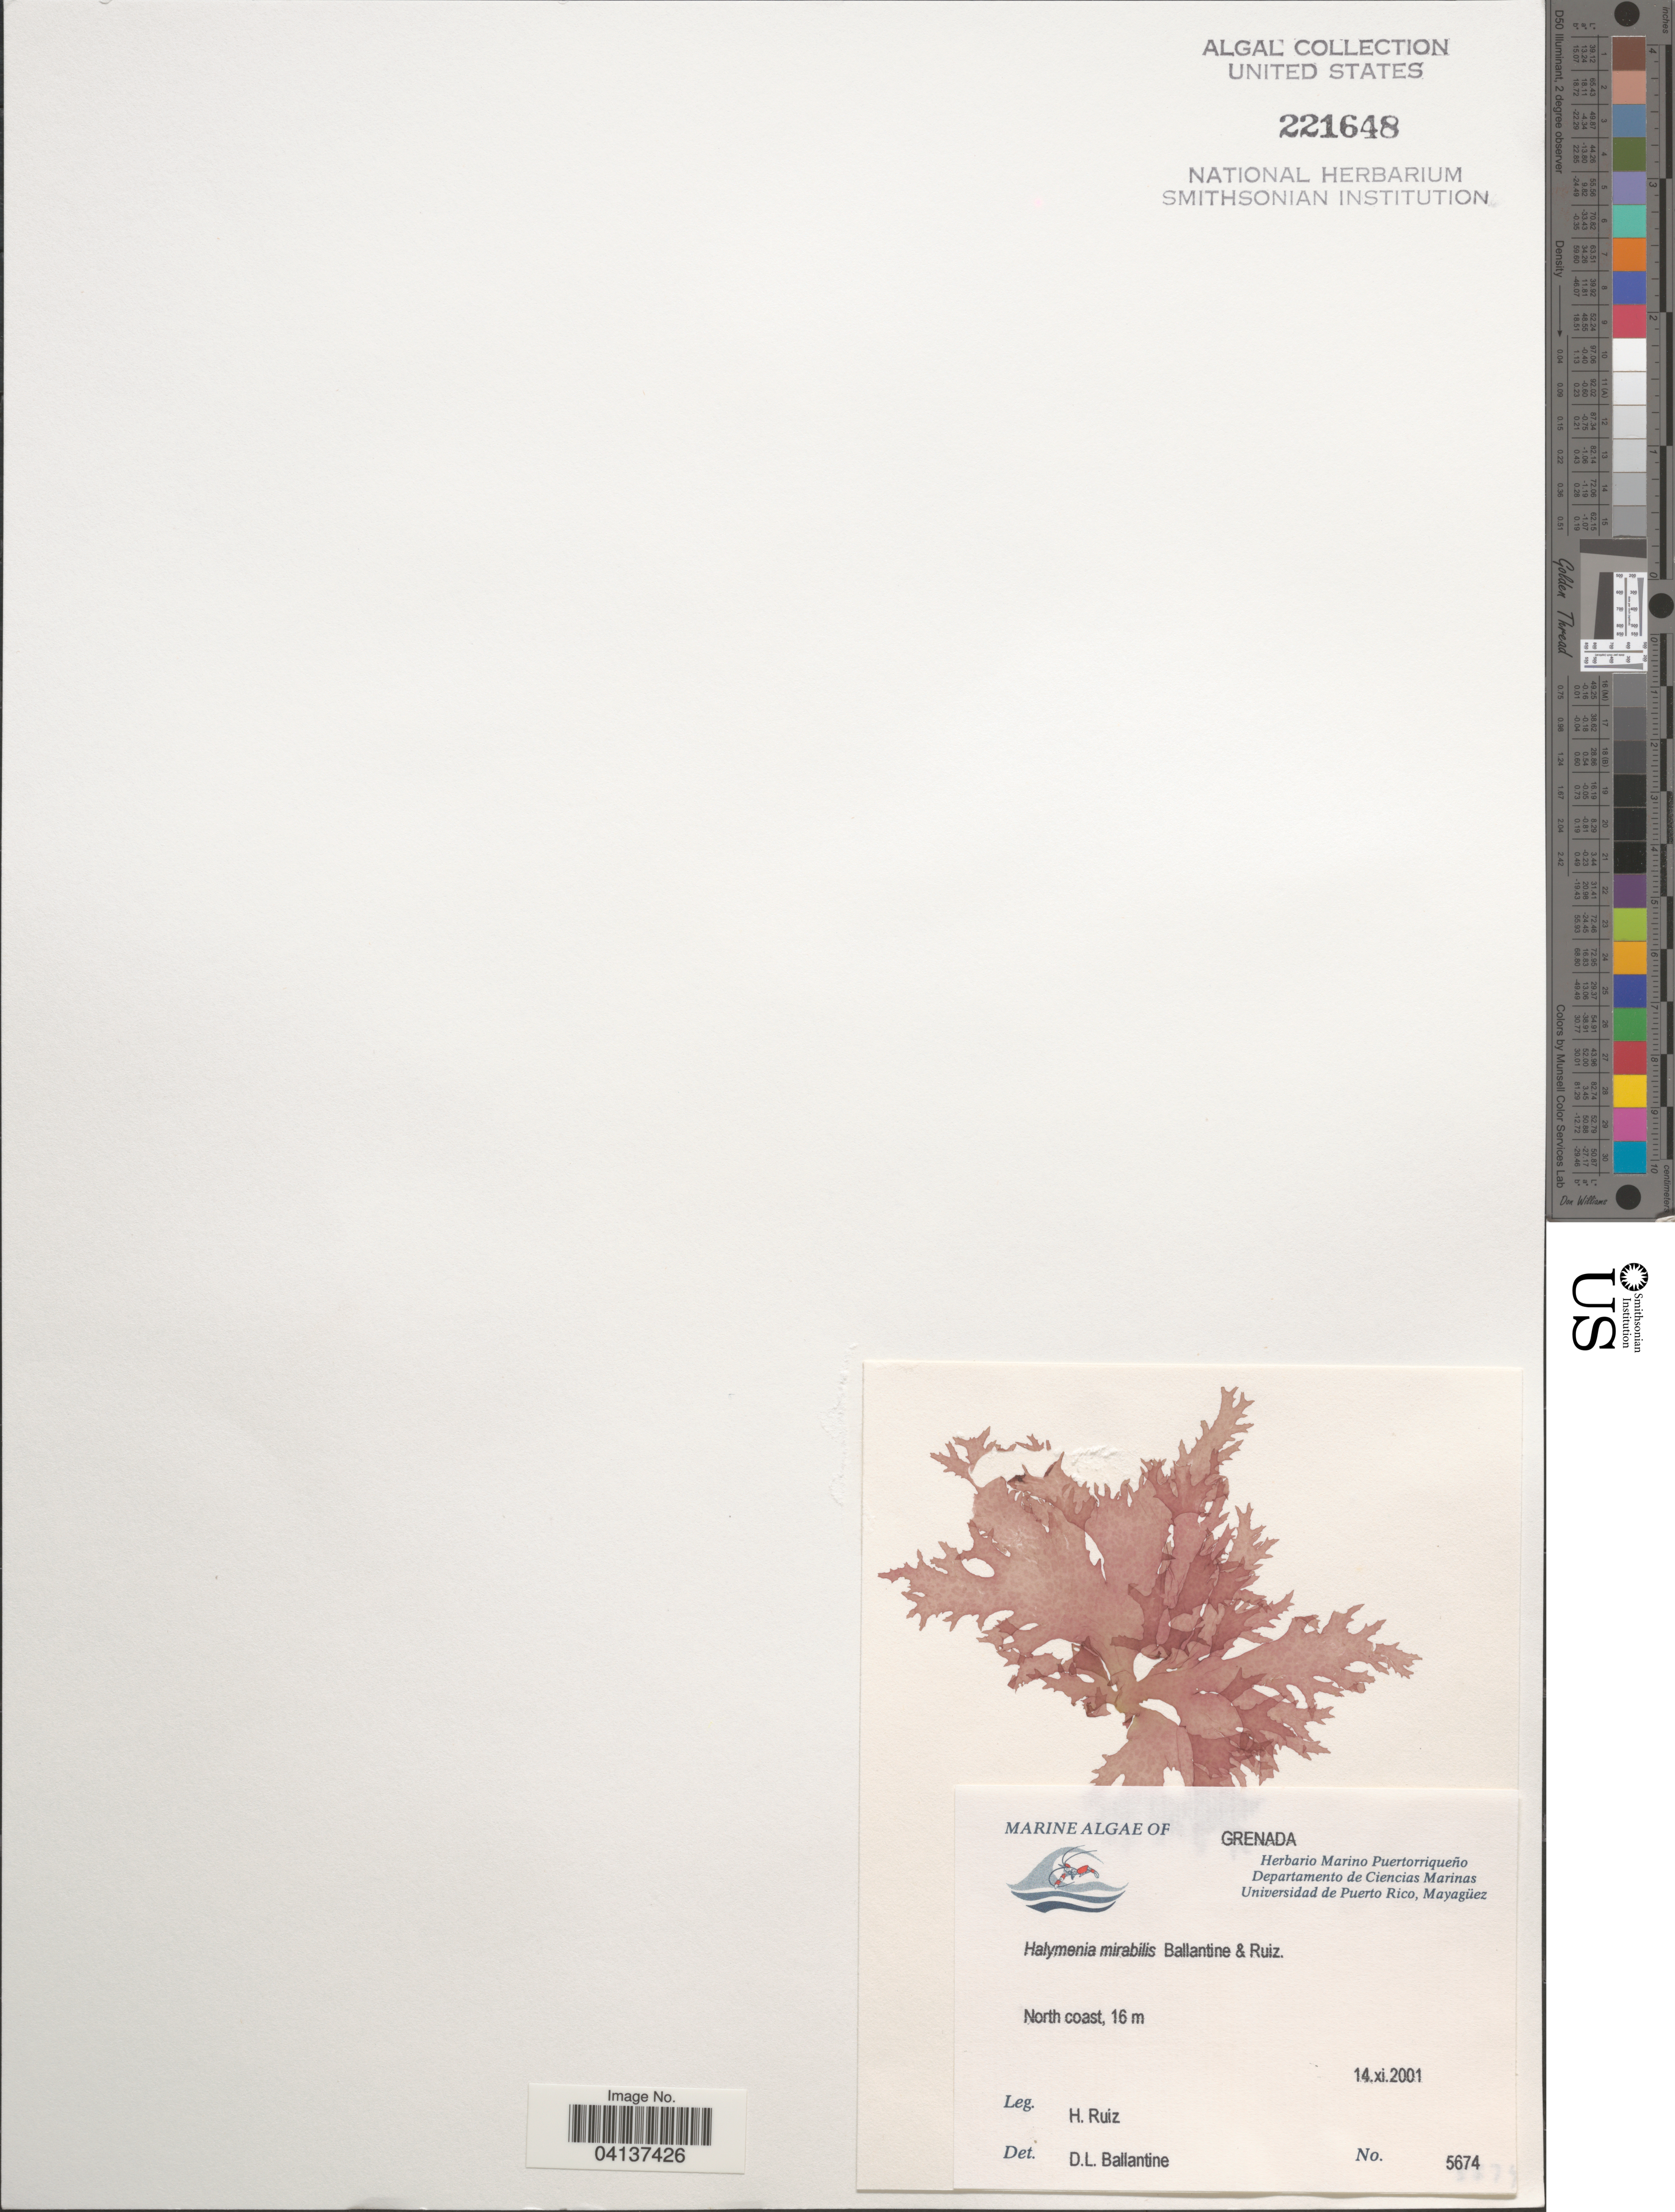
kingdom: Plantae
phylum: Rhodophyta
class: Florideophyceae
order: Halymeniales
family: Halymeniaceae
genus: Halymenia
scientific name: Halymenia mirabilis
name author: D.L. Ballant. & H.Ruiz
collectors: H. Ruiz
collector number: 5674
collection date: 2001-11-14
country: Grenada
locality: North coast.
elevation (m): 16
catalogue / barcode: US 221648